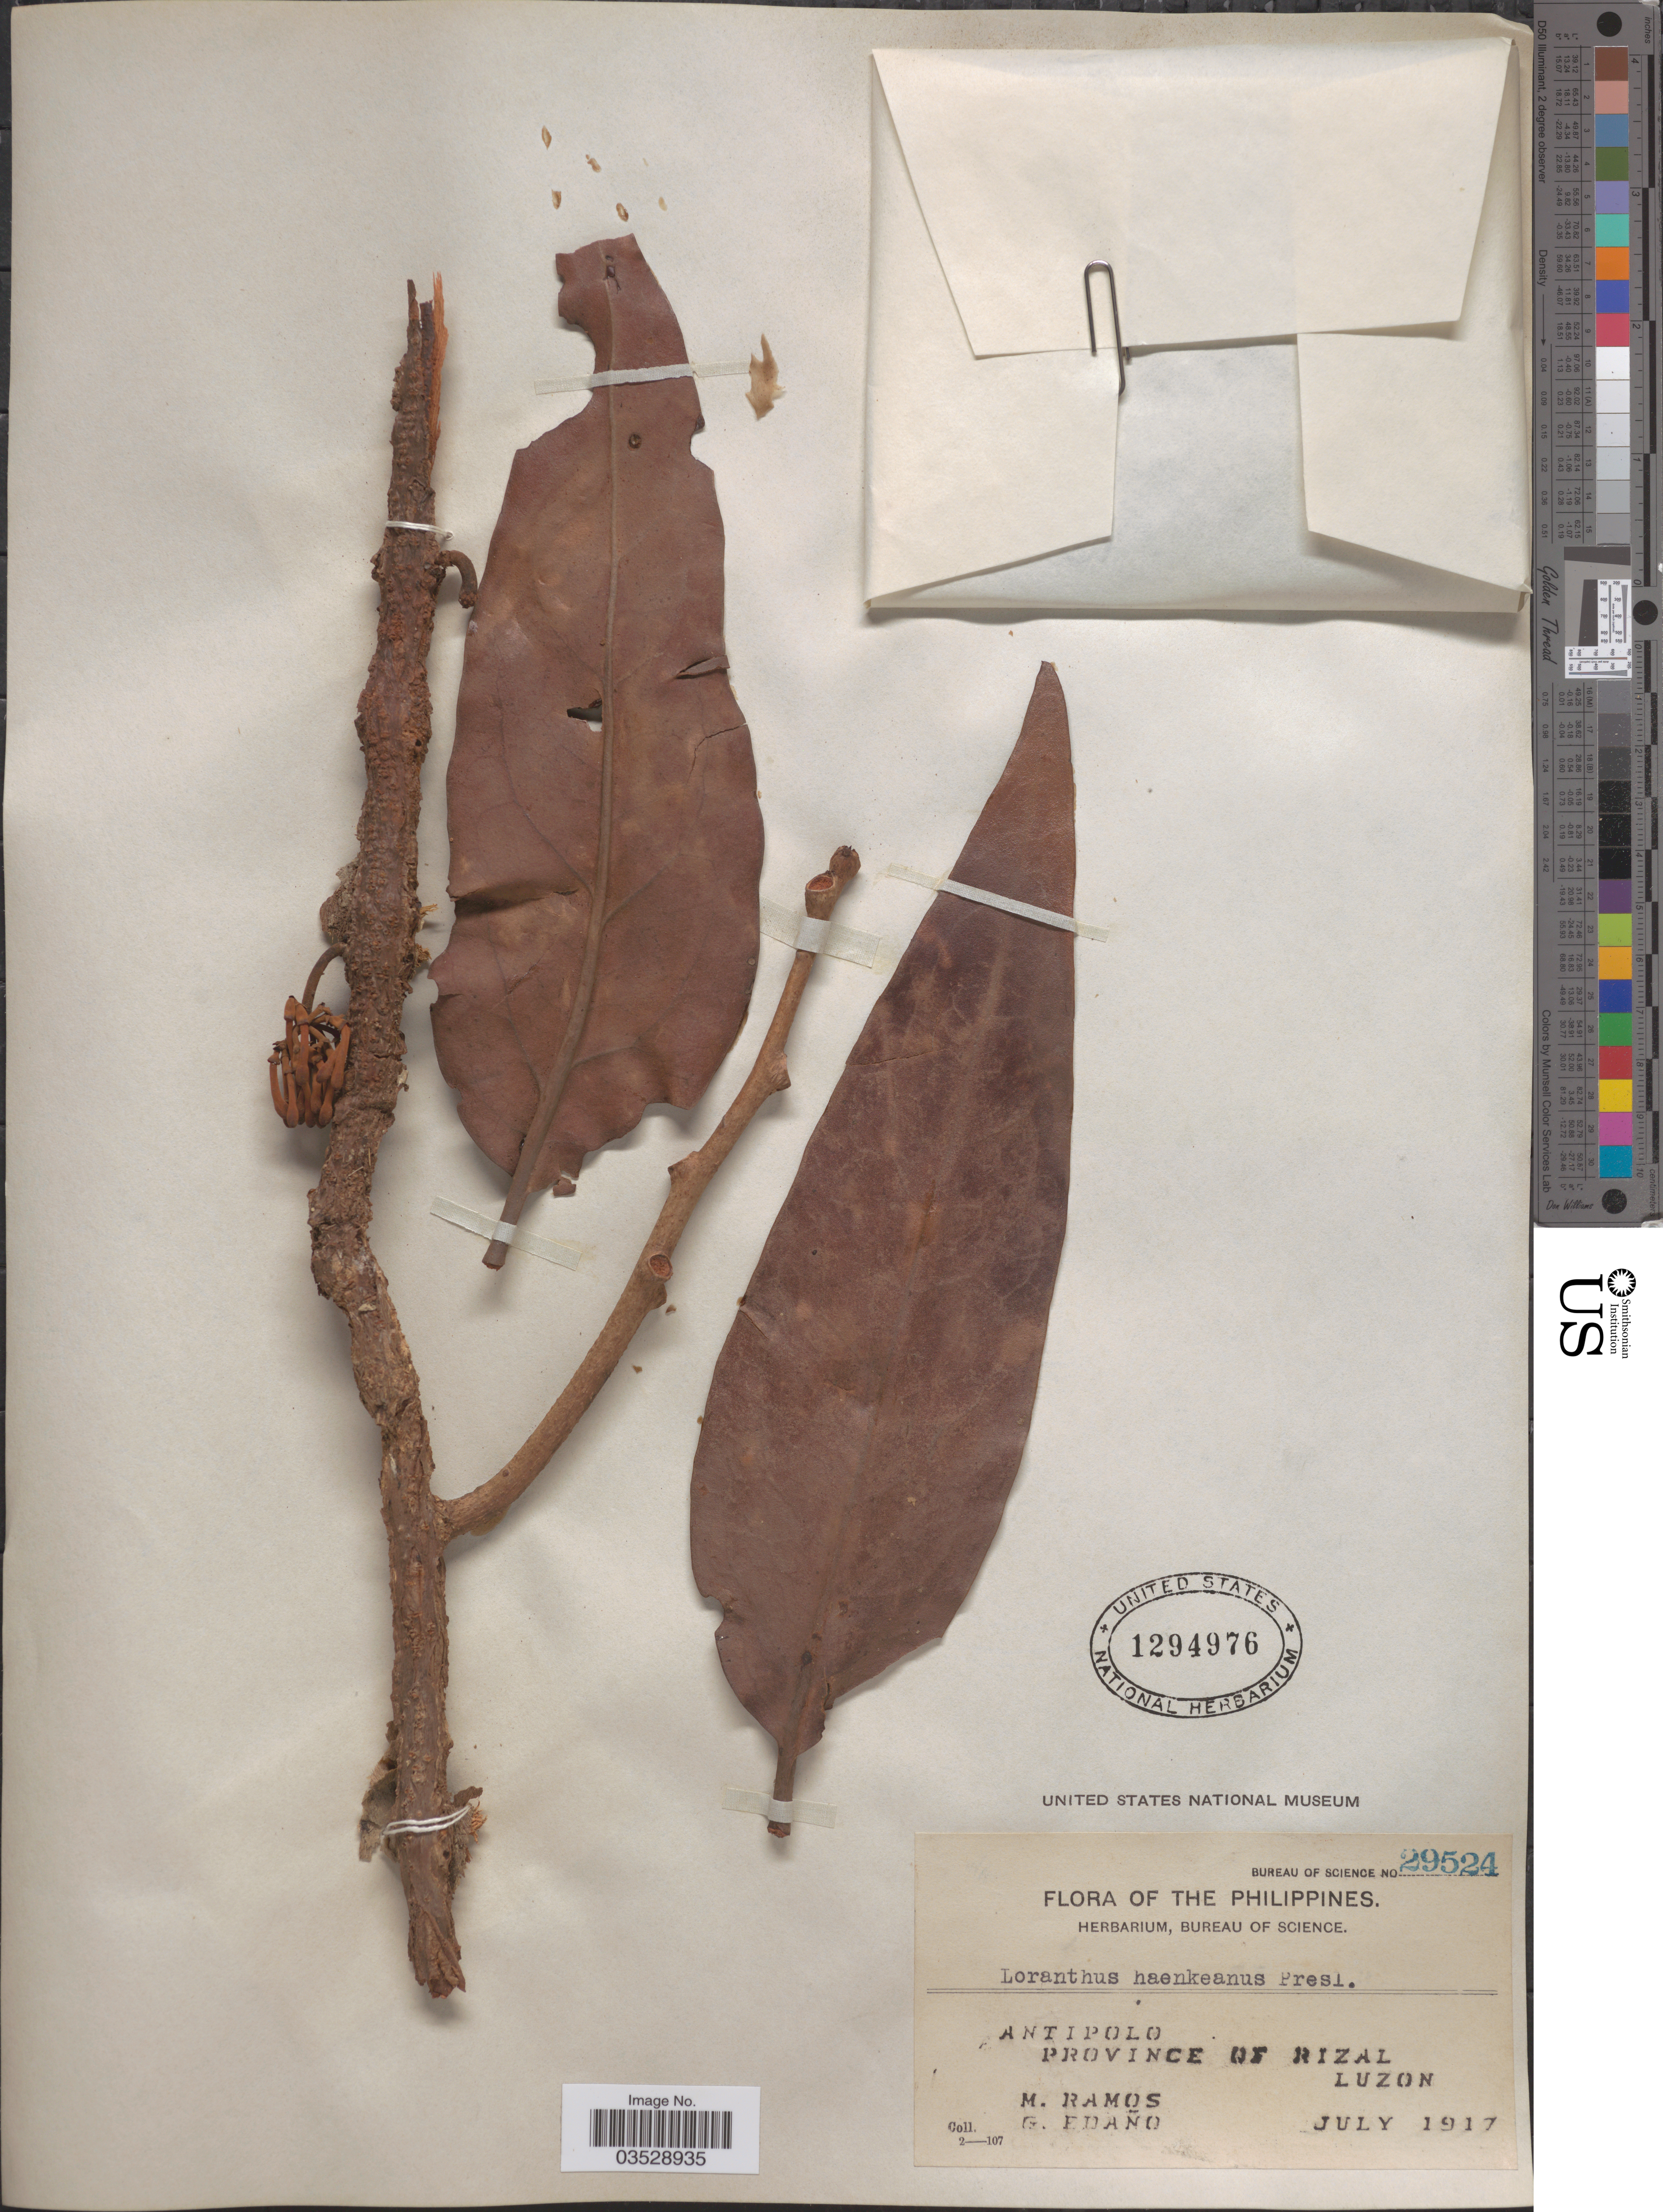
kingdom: Plantae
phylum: Tracheophyta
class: Magnoliopsida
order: Santalales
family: Loranthaceae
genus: Amyema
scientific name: Amyema haenkeana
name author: Danser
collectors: M. Ramos & G. Edaño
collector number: Bureau of Science 29524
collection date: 1917-07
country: Philippines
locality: Antipolo. Province of Rizal Luzon.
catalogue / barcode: US 1294976